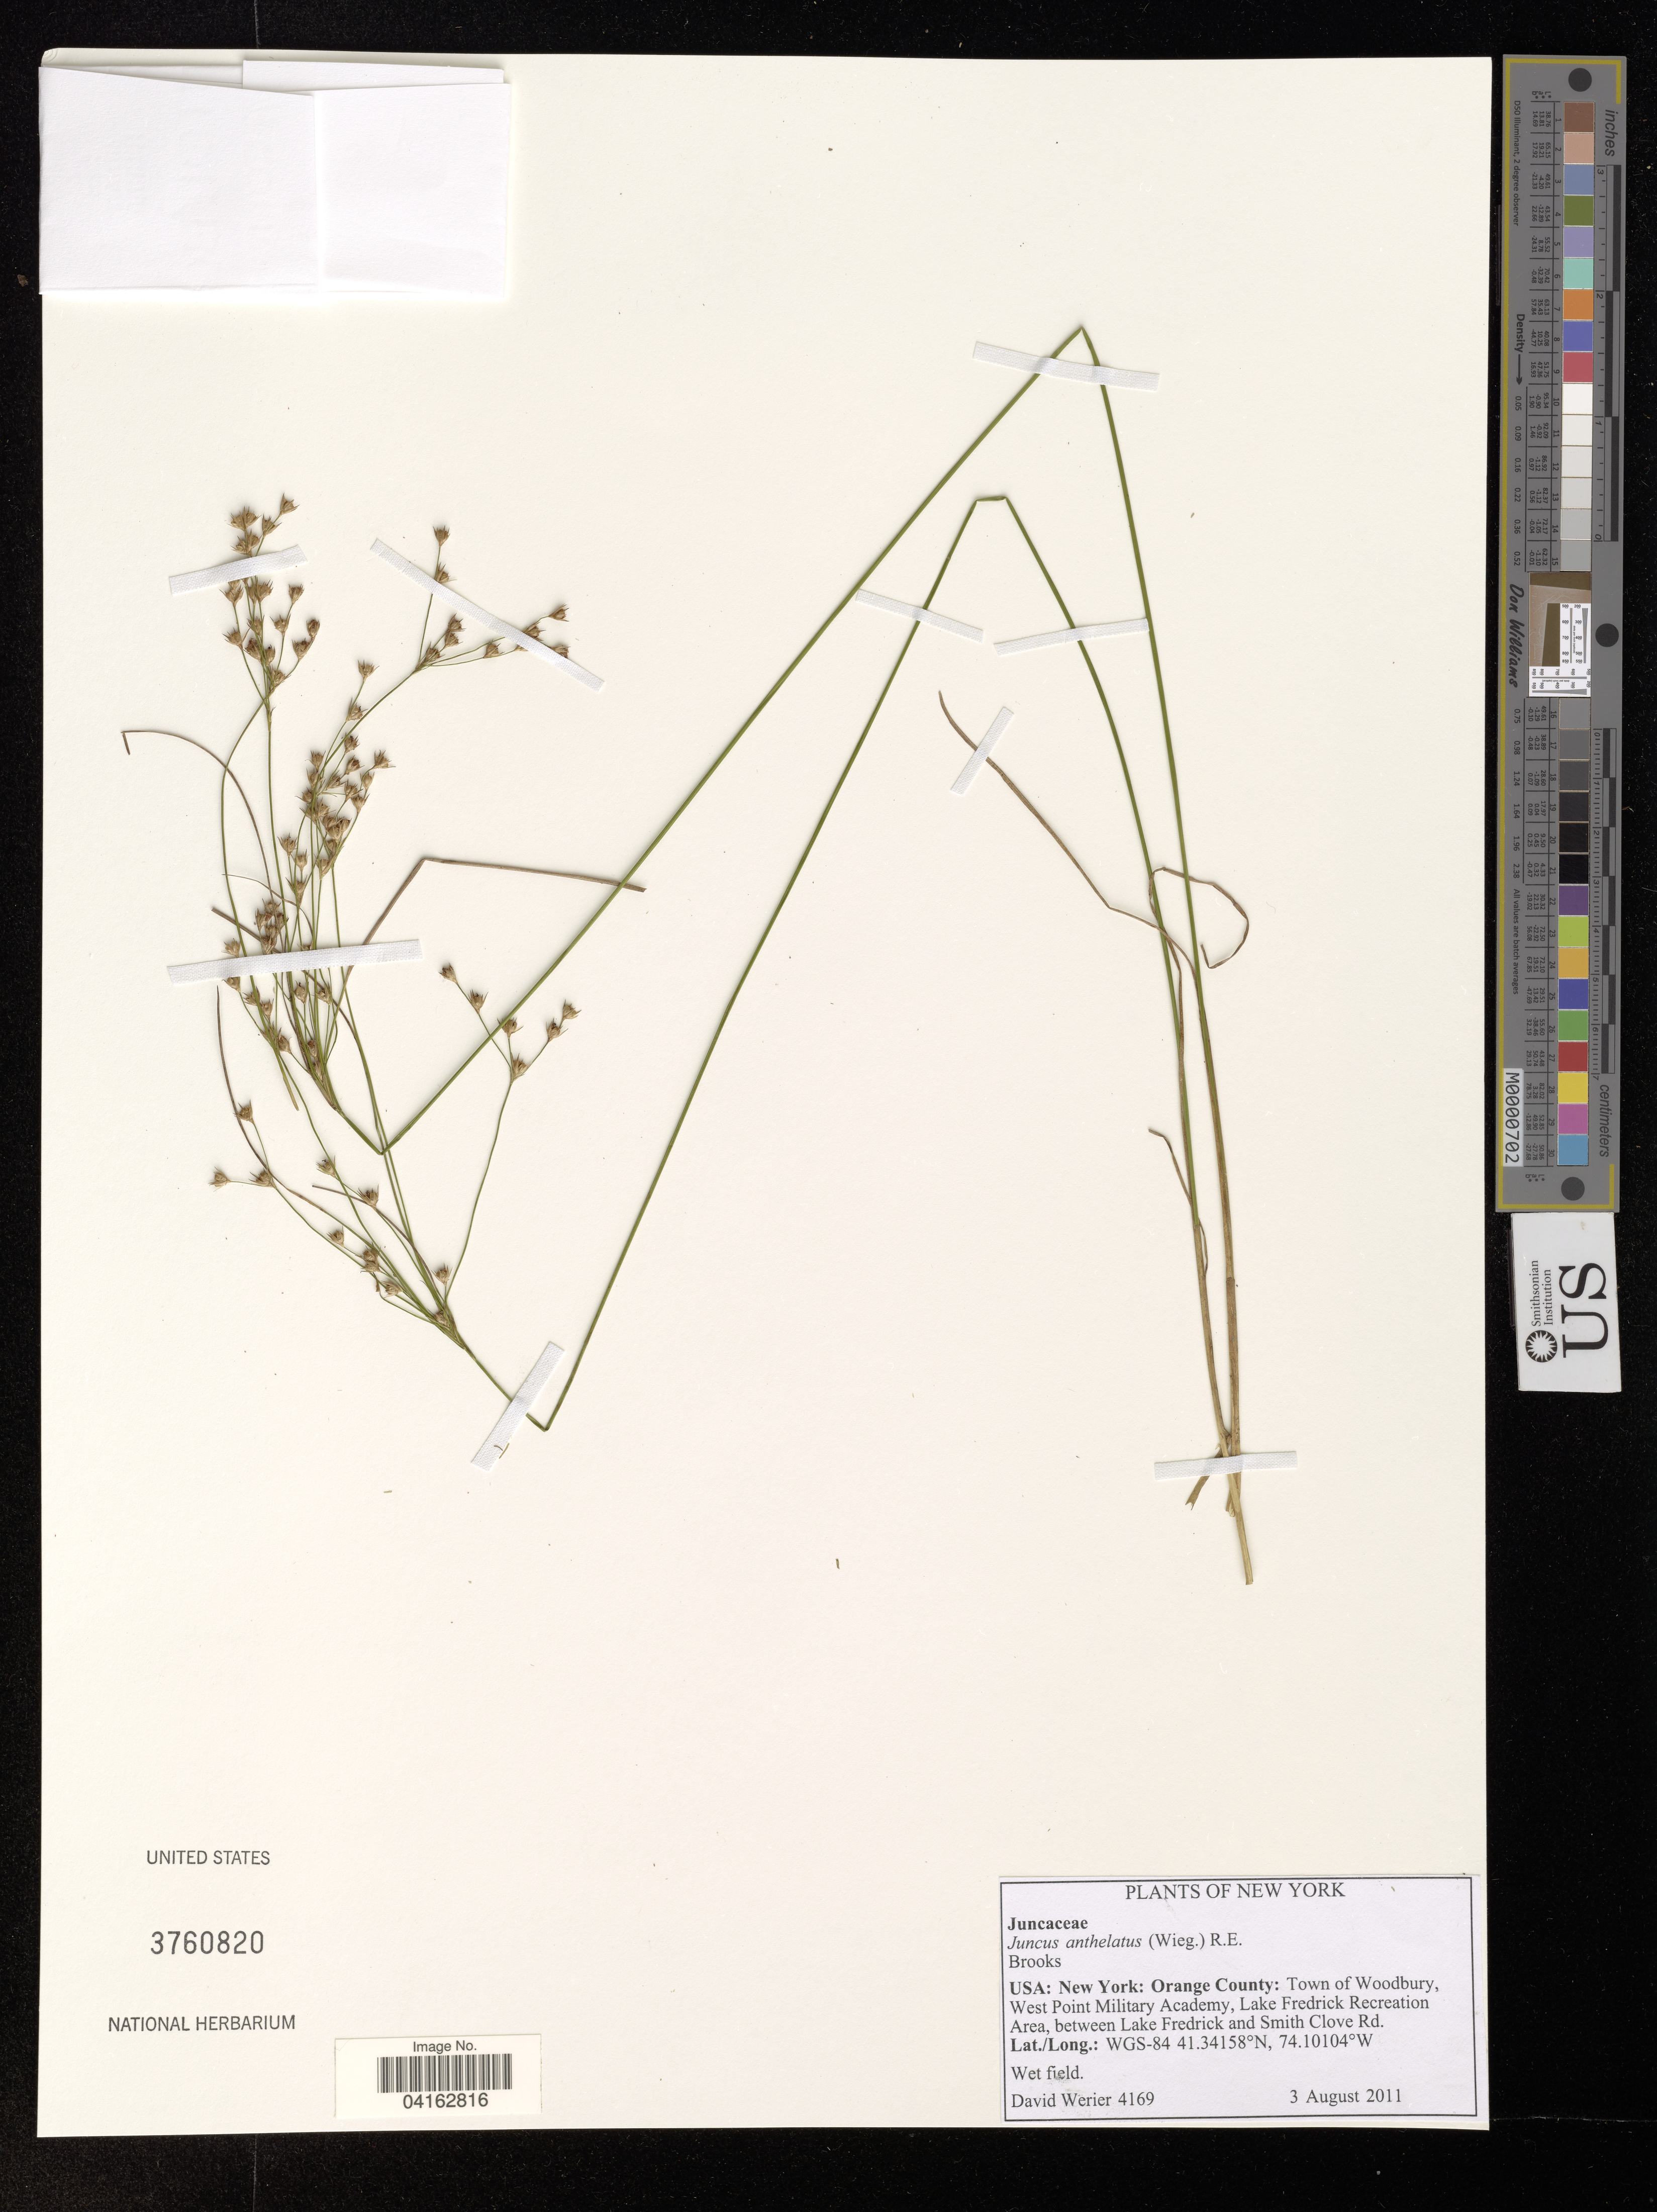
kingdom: Plantae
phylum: Tracheophyta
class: Liliopsida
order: Poales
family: Juncaceae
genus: Juncus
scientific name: Juncus anthelatus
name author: (Wiegand) R.E. Brooks & Whittem.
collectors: D. Werier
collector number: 4169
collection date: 2011-08-03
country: United States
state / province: New York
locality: Orange County: Town of Woodbury, West Point Military Academy, Lake Frederick Recreation Area, between Lake Frederick and Smith Clove Rd.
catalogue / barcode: US 3760820